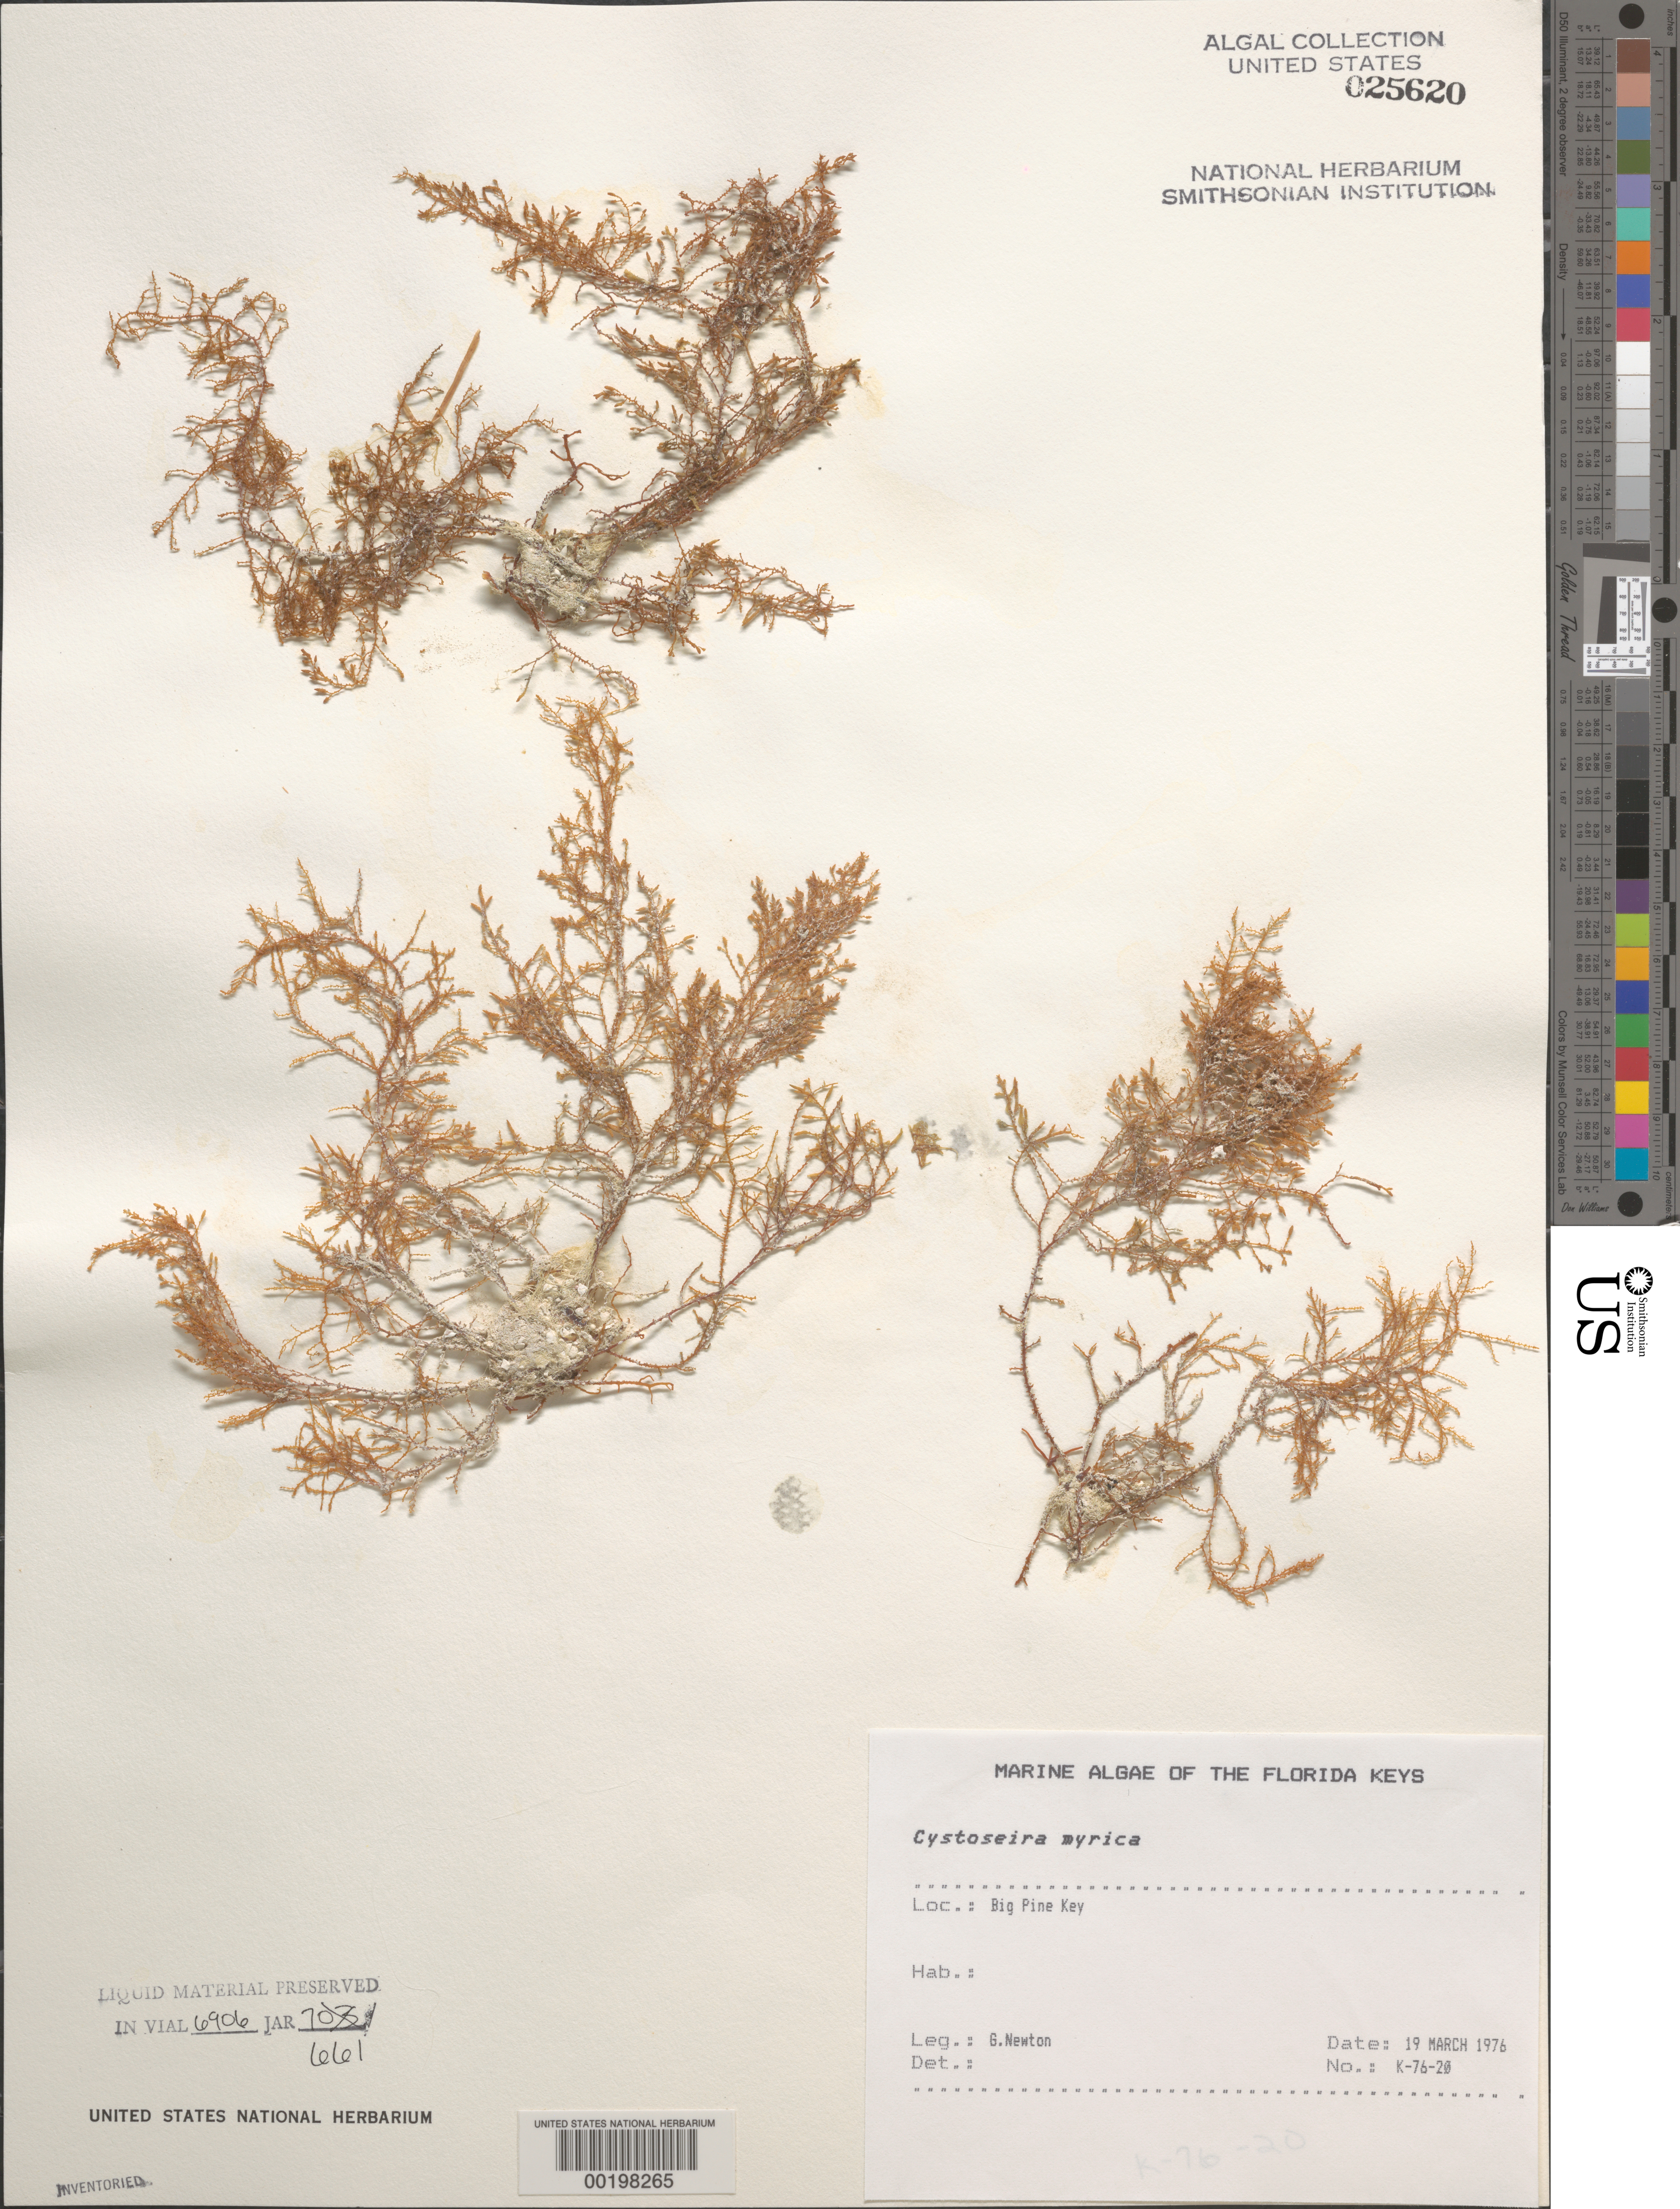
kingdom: Chromista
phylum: Ochrophyta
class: Phaeophyceae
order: Fucales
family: Sargassaceae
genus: Polycladia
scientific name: Polycladia myrica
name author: (S.G.Gmelin) Draisma et al.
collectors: G. Newton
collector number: K-76-20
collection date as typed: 19 Mar 1976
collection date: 1976-03-19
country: United States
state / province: Florida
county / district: Monroe County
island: Big Pine Key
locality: Big Pine Key Wildlife Refuge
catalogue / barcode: US 25620